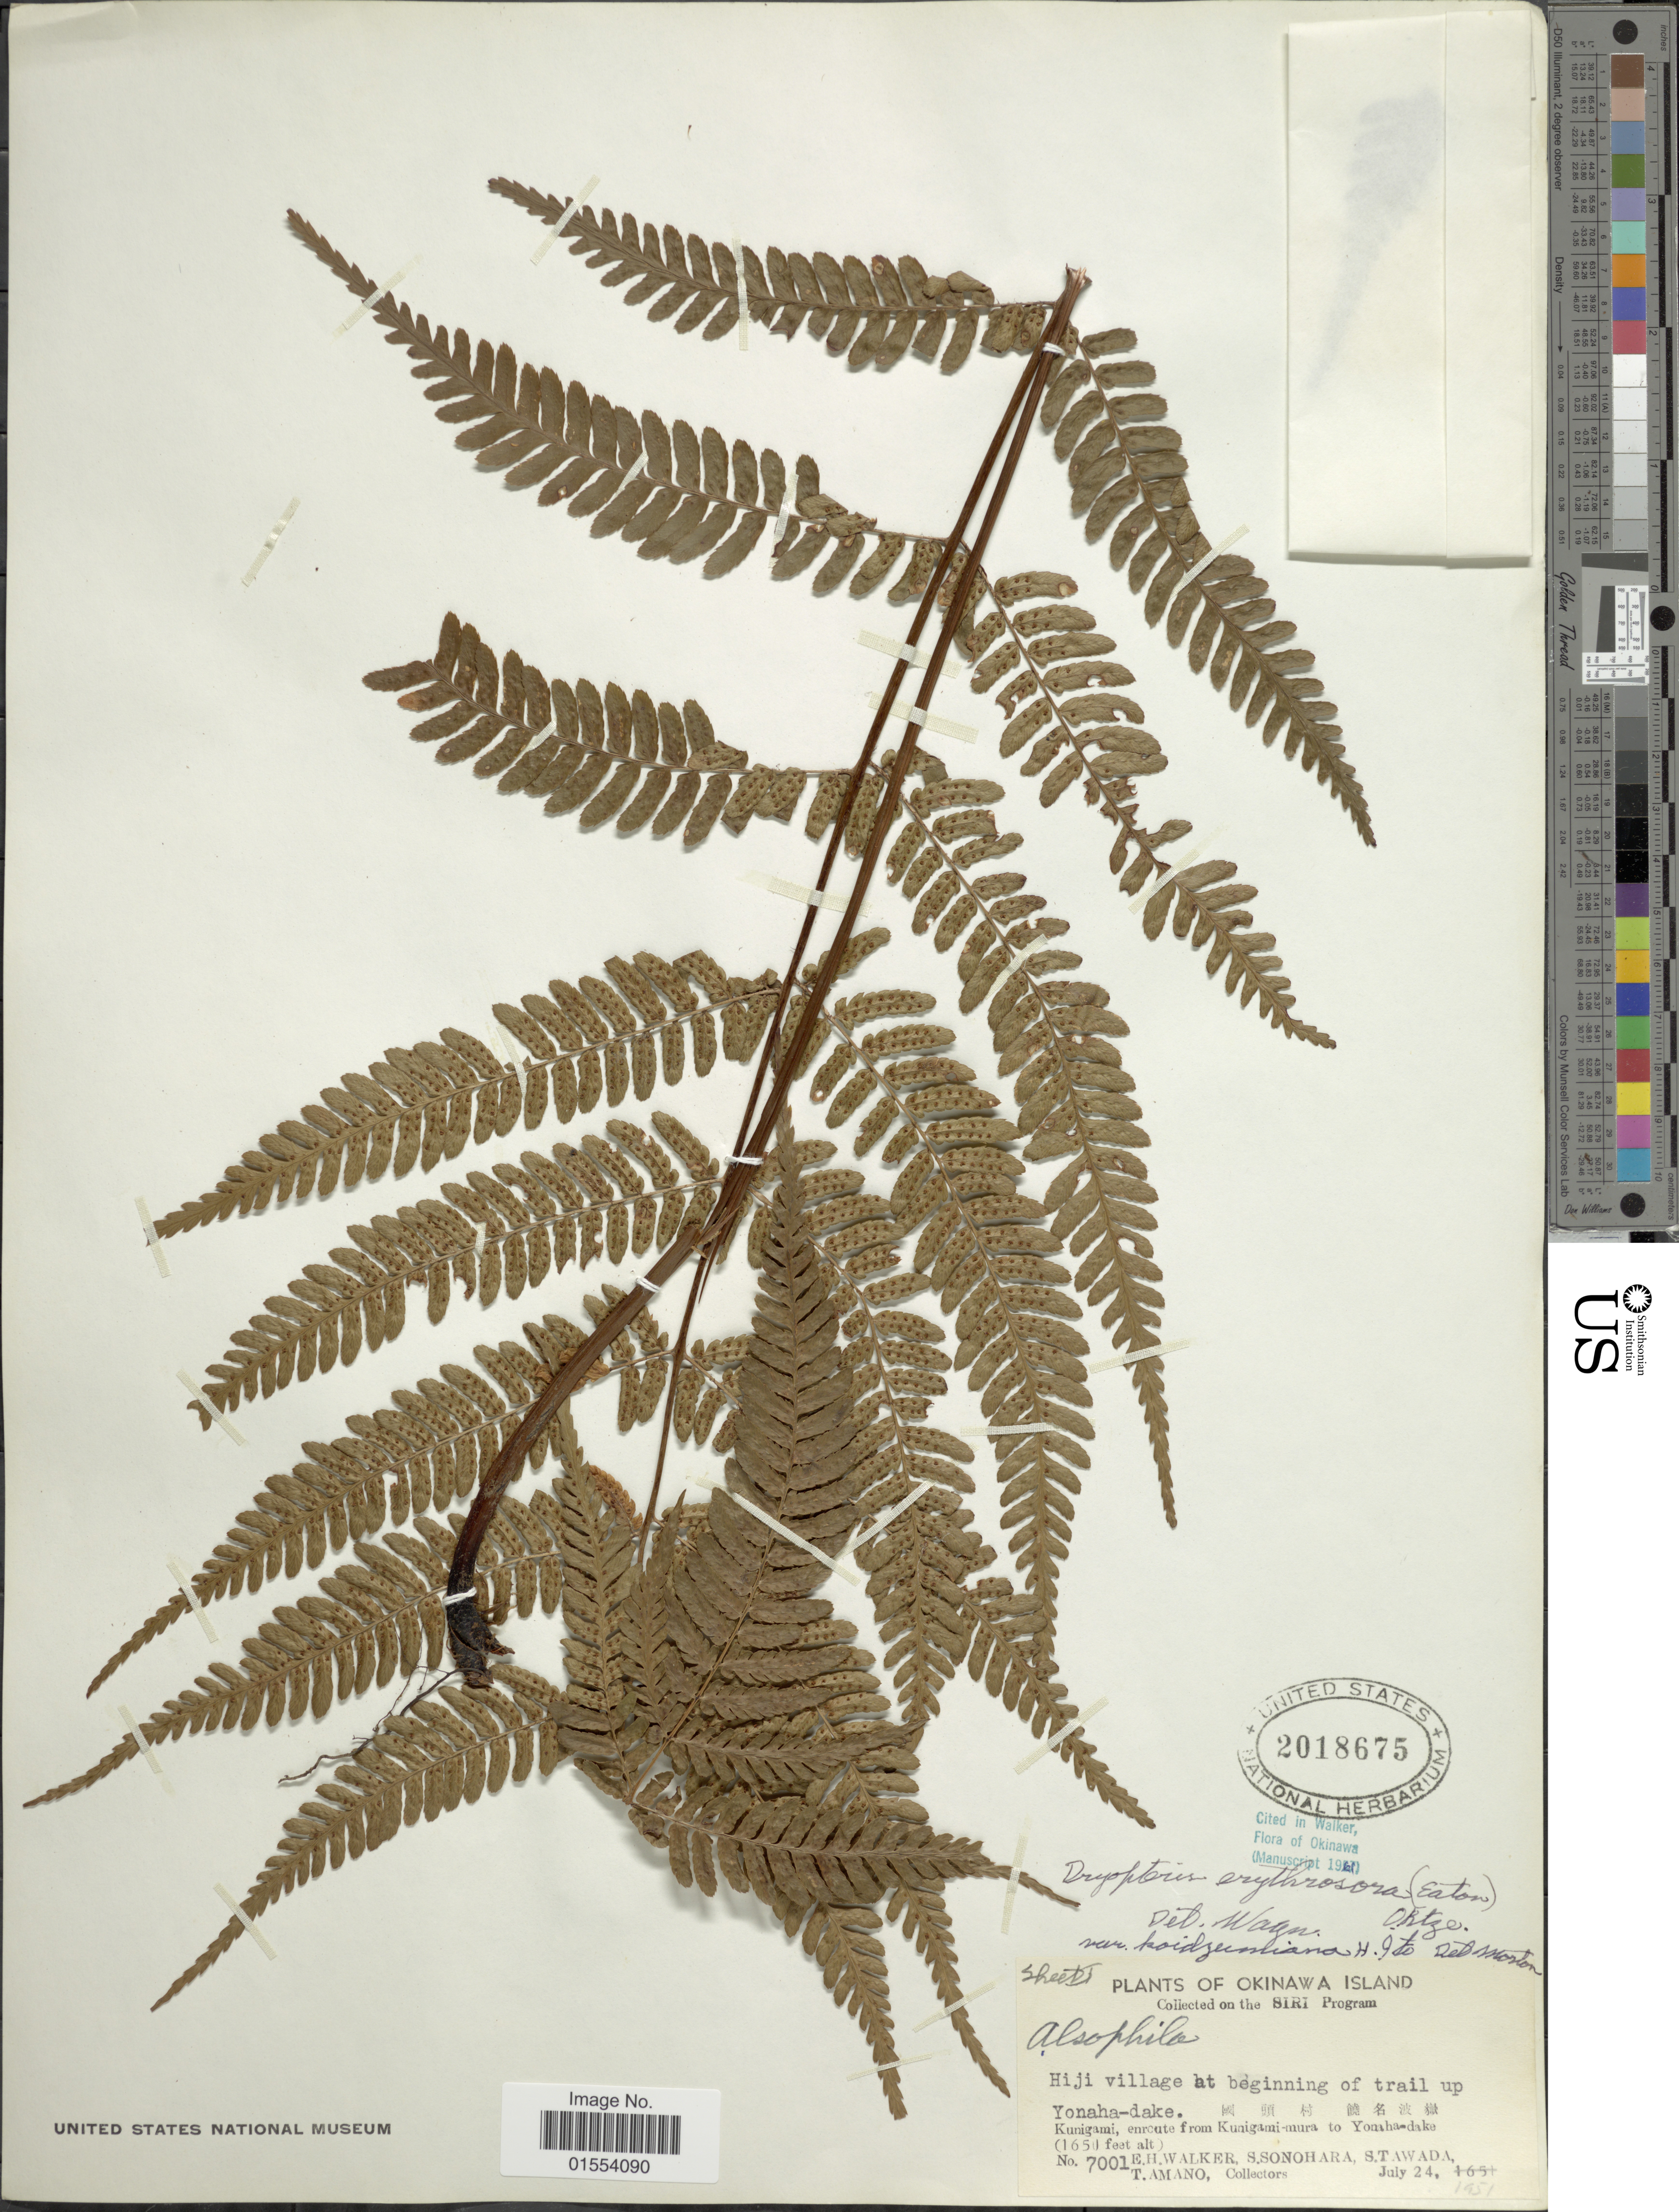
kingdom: Plantae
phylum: Tracheophyta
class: Polypodiopsida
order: Polypodiales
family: Dryopteridaceae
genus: Dryopteris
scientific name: Dryopteris erythrosora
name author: (D.C. Eaton) Kuntze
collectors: E. H. Walker, S. Sonohara, S. Tawada & T. Amano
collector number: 7001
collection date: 1951-07-24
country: Japan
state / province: Okinawa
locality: Okinawa Islands, Hiji village at beginning of trail up Yonaha-dake X, Kunigami, enroute from Kunigami-mura to Yonaha-dake.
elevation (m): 503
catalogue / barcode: US 2018675